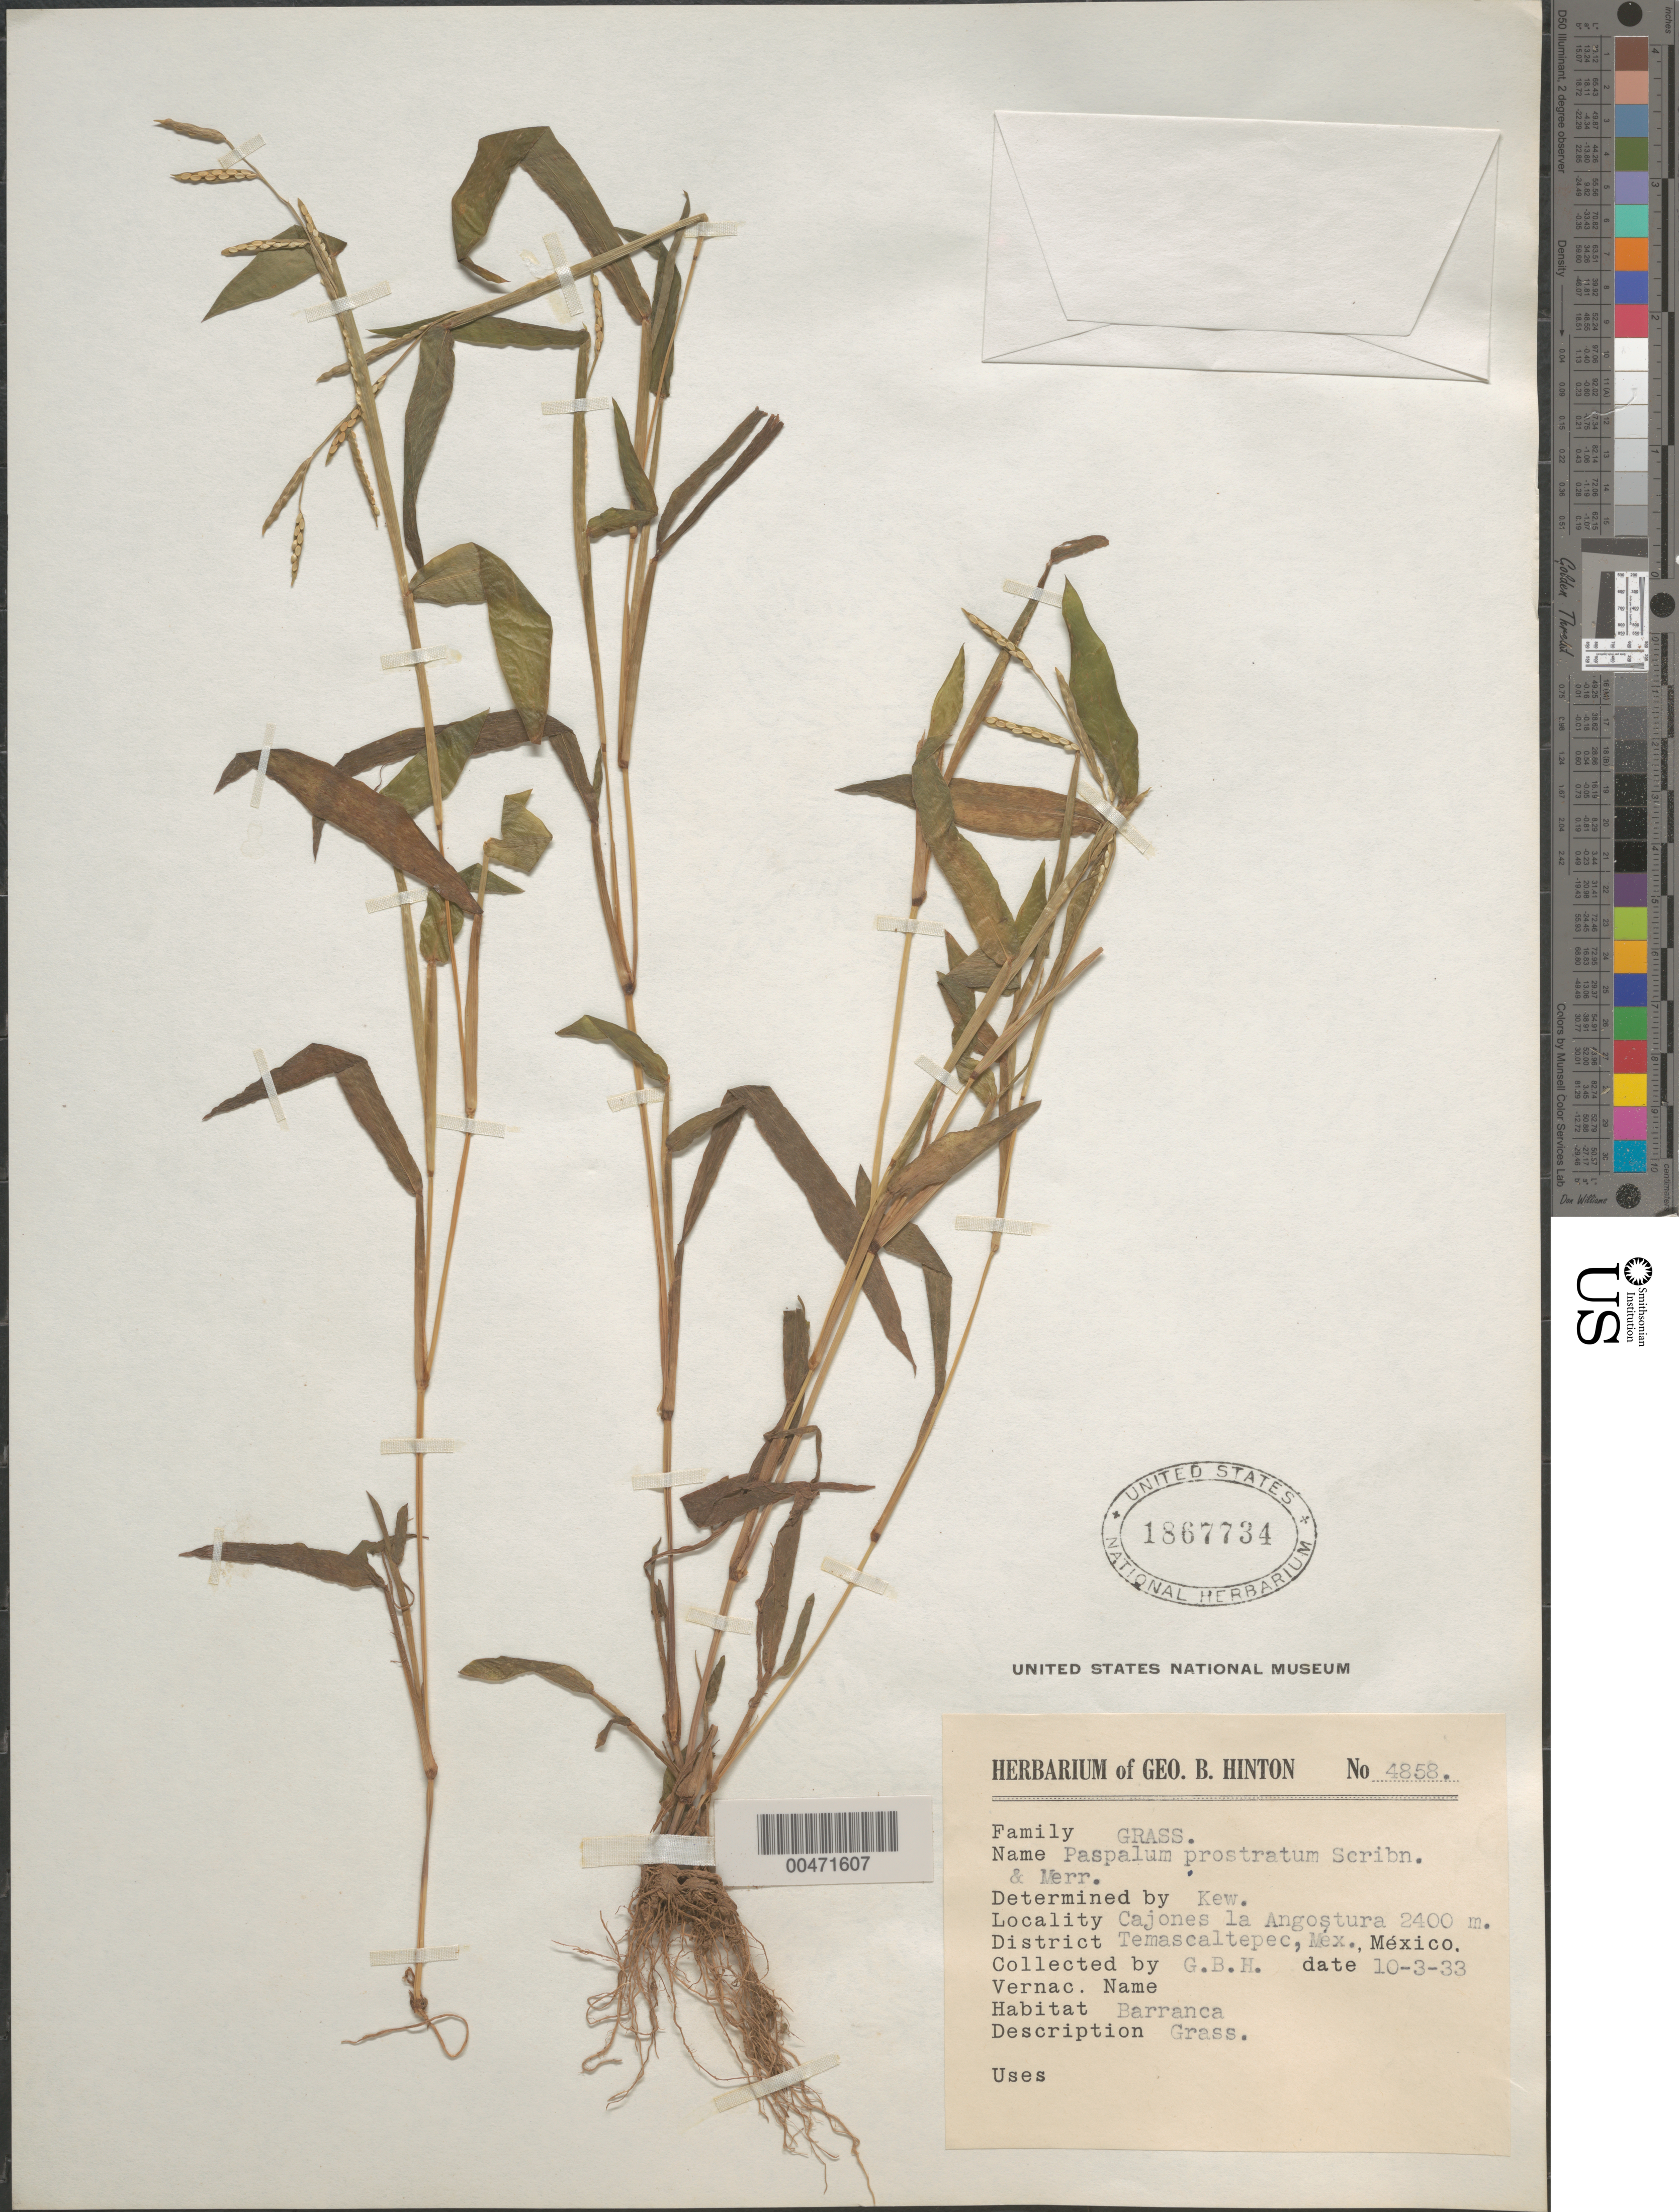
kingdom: Plantae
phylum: Tracheophyta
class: Liliopsida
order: Poales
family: Poaceae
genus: Paspalum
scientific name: Paspalum prostratum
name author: Scribn. & Merr.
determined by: Kew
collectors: G. B. Hinton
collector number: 4858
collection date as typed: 10 Mar 1933 or 3 Oct 1933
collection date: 1933-03-10 or 1933-10-03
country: Mexico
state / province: México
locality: Cajones la Angostura, Temascaltepec Dist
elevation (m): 2400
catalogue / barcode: US 1867734